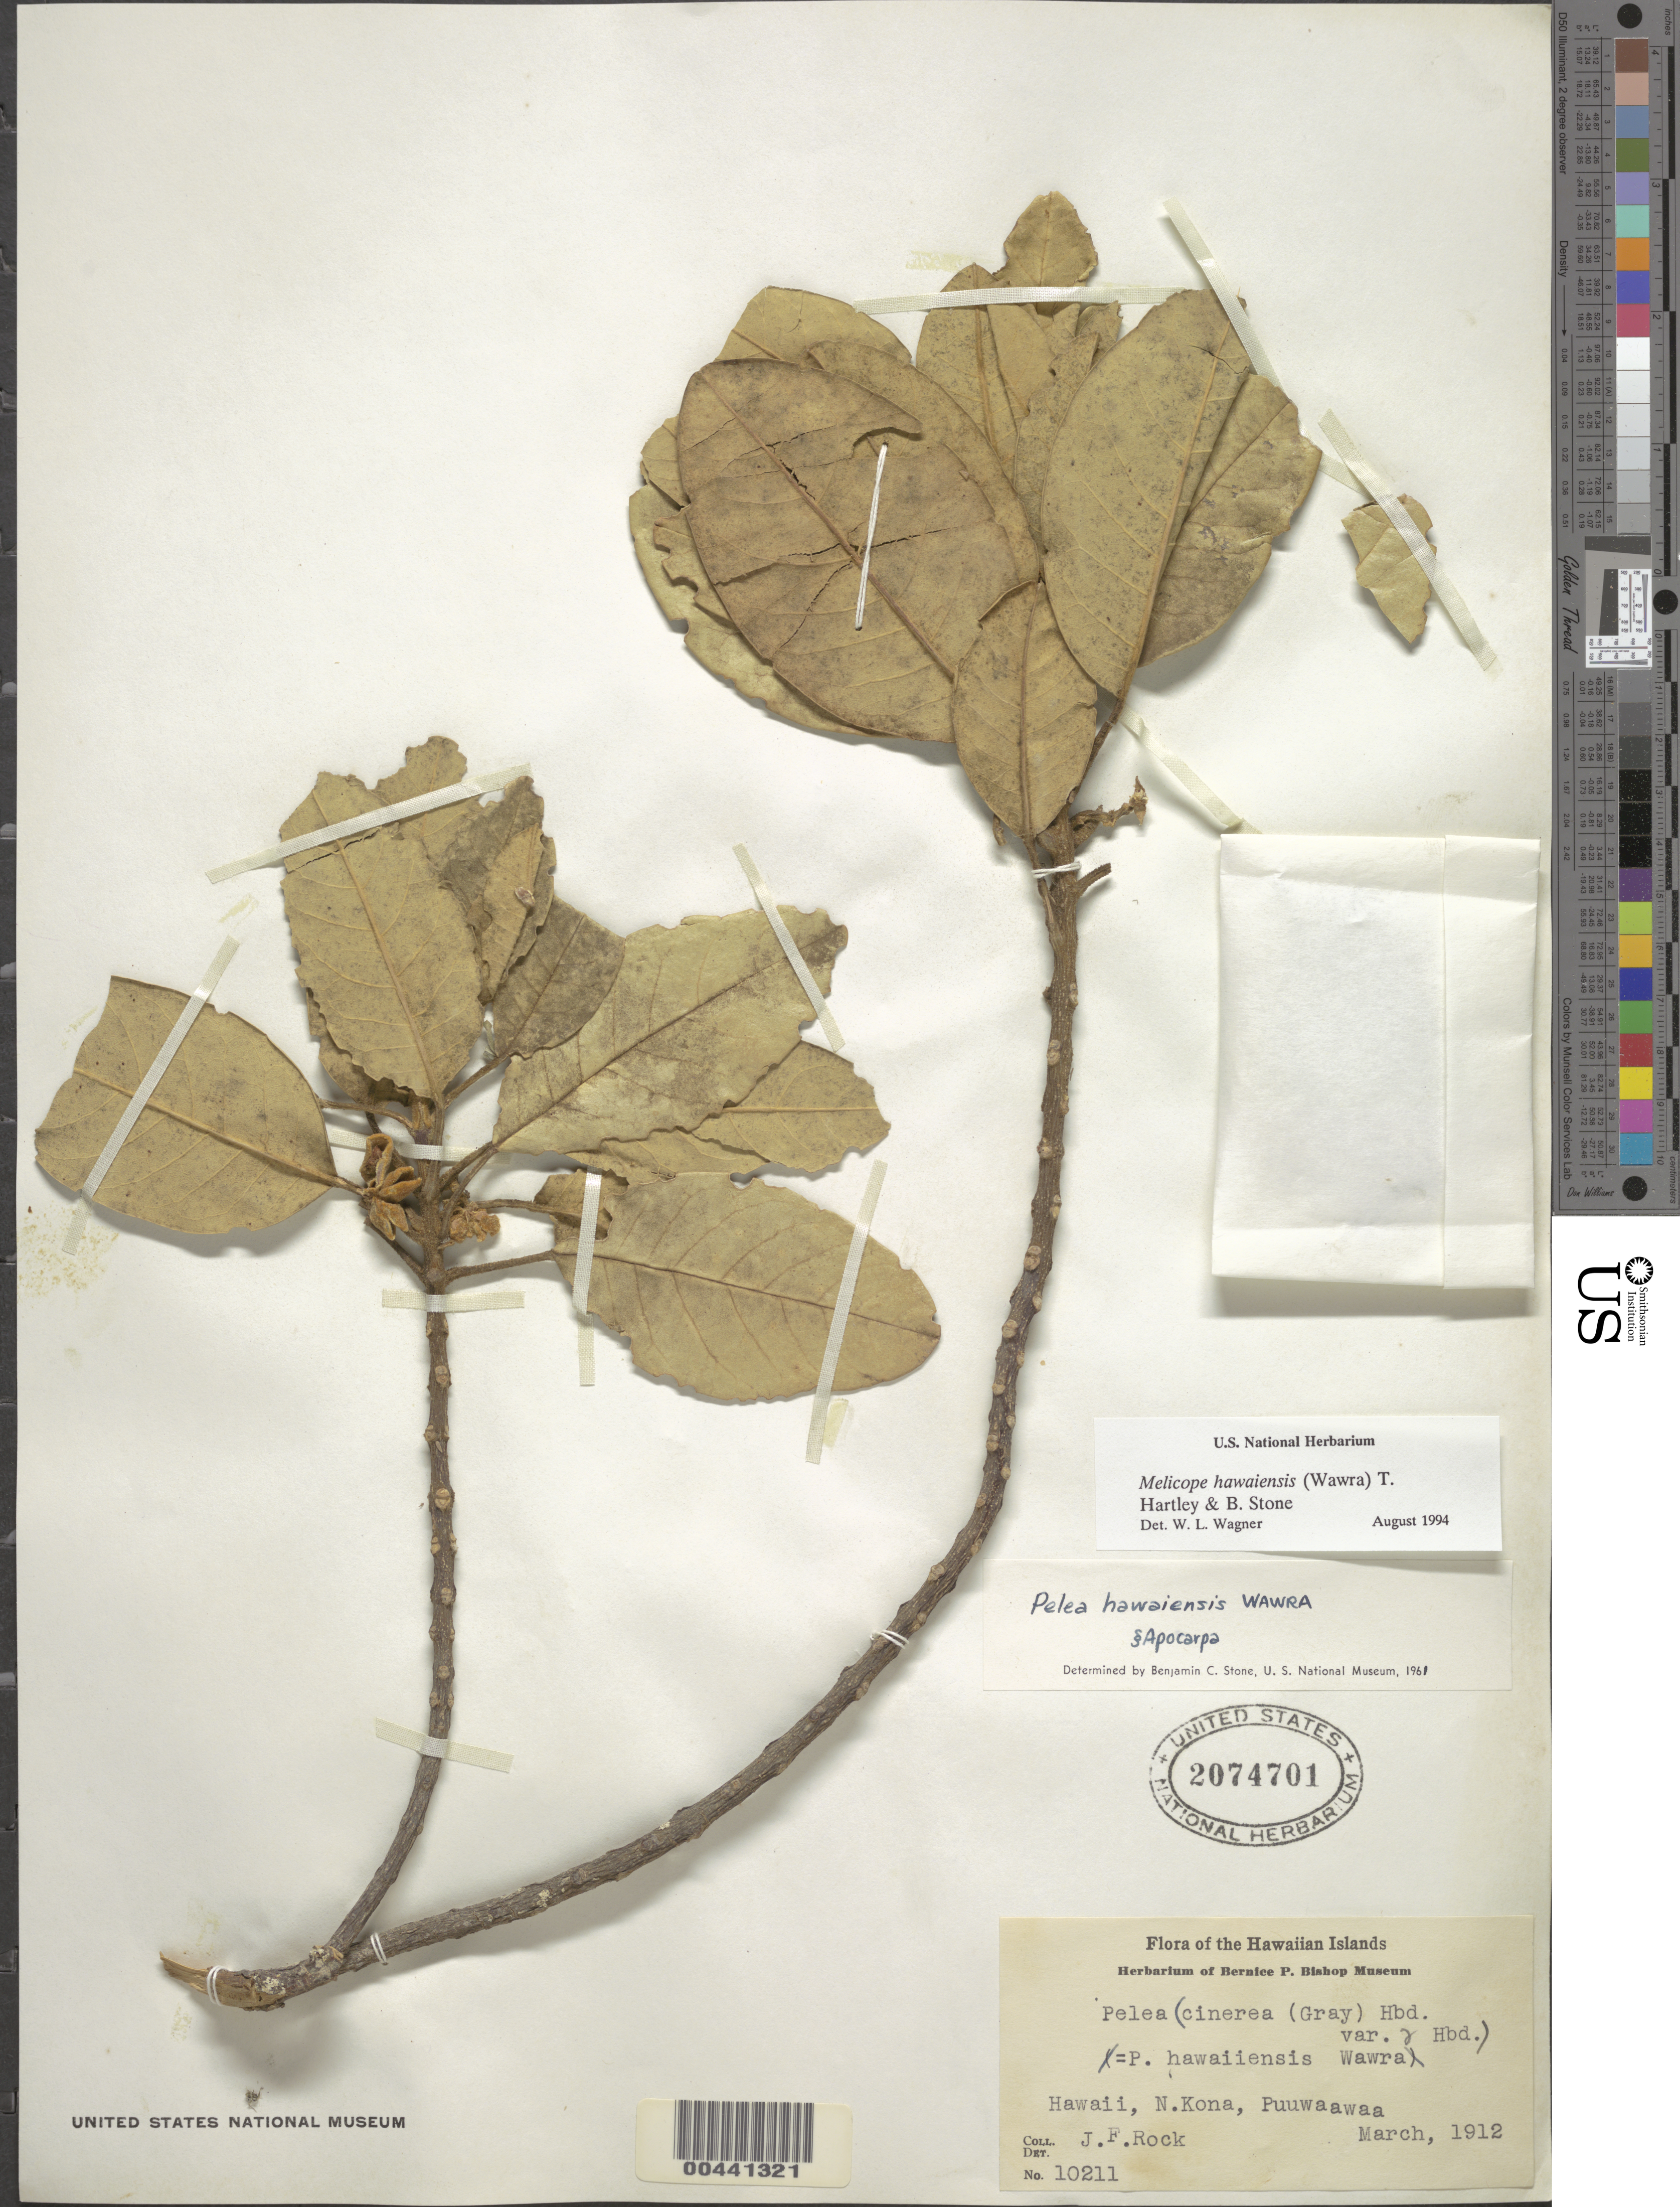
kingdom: Plantae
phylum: Tracheophyta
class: Magnoliopsida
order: Sapindales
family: Rutaceae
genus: Melicope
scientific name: Melicope hawaiensis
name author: (Wawra) T.G. Hartley & B.C. Stone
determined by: Wagner, W. L., (BOT), Smithsonian Institution - National Museum of Natural History (UNITED STATES)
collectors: J. F. Rock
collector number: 10211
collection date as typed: Mar 1912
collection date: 1912-03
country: United States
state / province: Hawaii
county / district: Hawaii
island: Hawaii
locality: N Kona, Puuwaawaa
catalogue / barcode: US 2074701